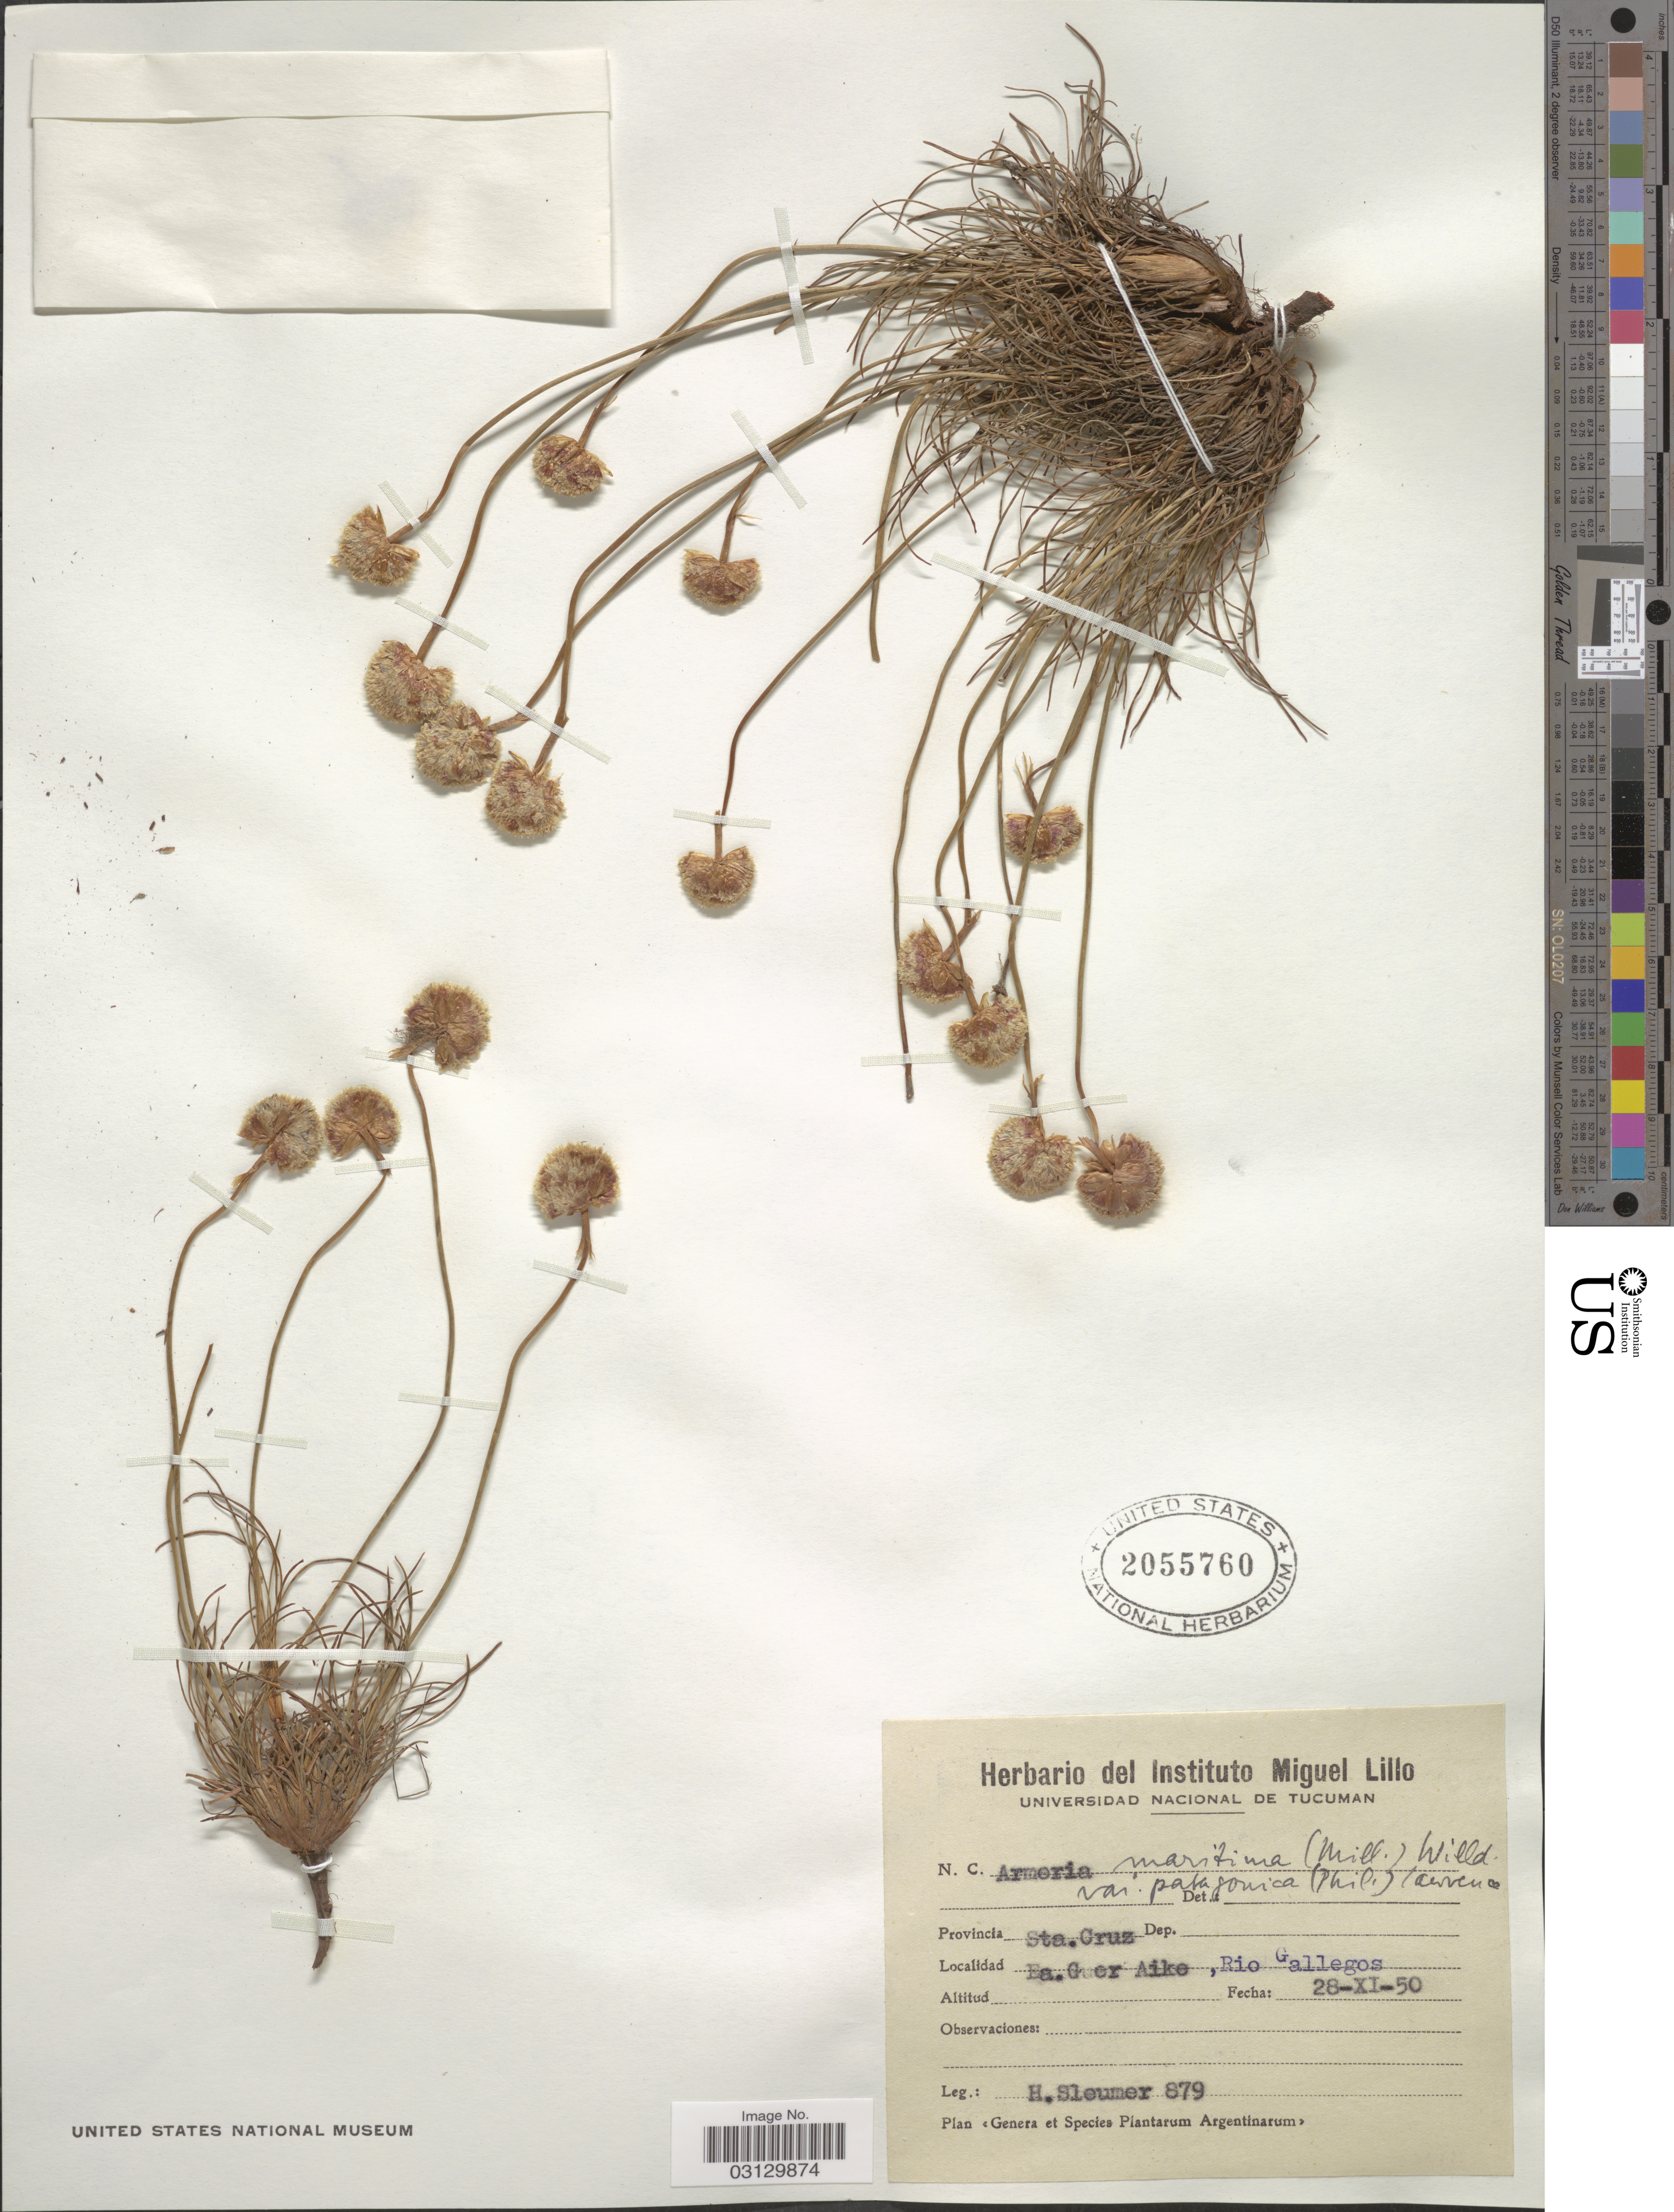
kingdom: Plantae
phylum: Tracheophyta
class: Magnoliopsida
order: Caryophyllales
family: Plumbaginaceae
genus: Armeria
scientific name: Armeria maritima subsp. andina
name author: (Poepp. ex Boiss.) D.M. Moore & H.O. Yates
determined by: Strong, M. T., (US), Smithsonian Institution - National Museum of Natural History (UNITED STATES)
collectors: H. O. Sleumer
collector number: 879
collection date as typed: Transcribed d/m/y: 28/11/50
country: Argentina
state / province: Santa Cruz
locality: Ea. Guer Aike, Rio Gallegos.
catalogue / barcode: US 2055760